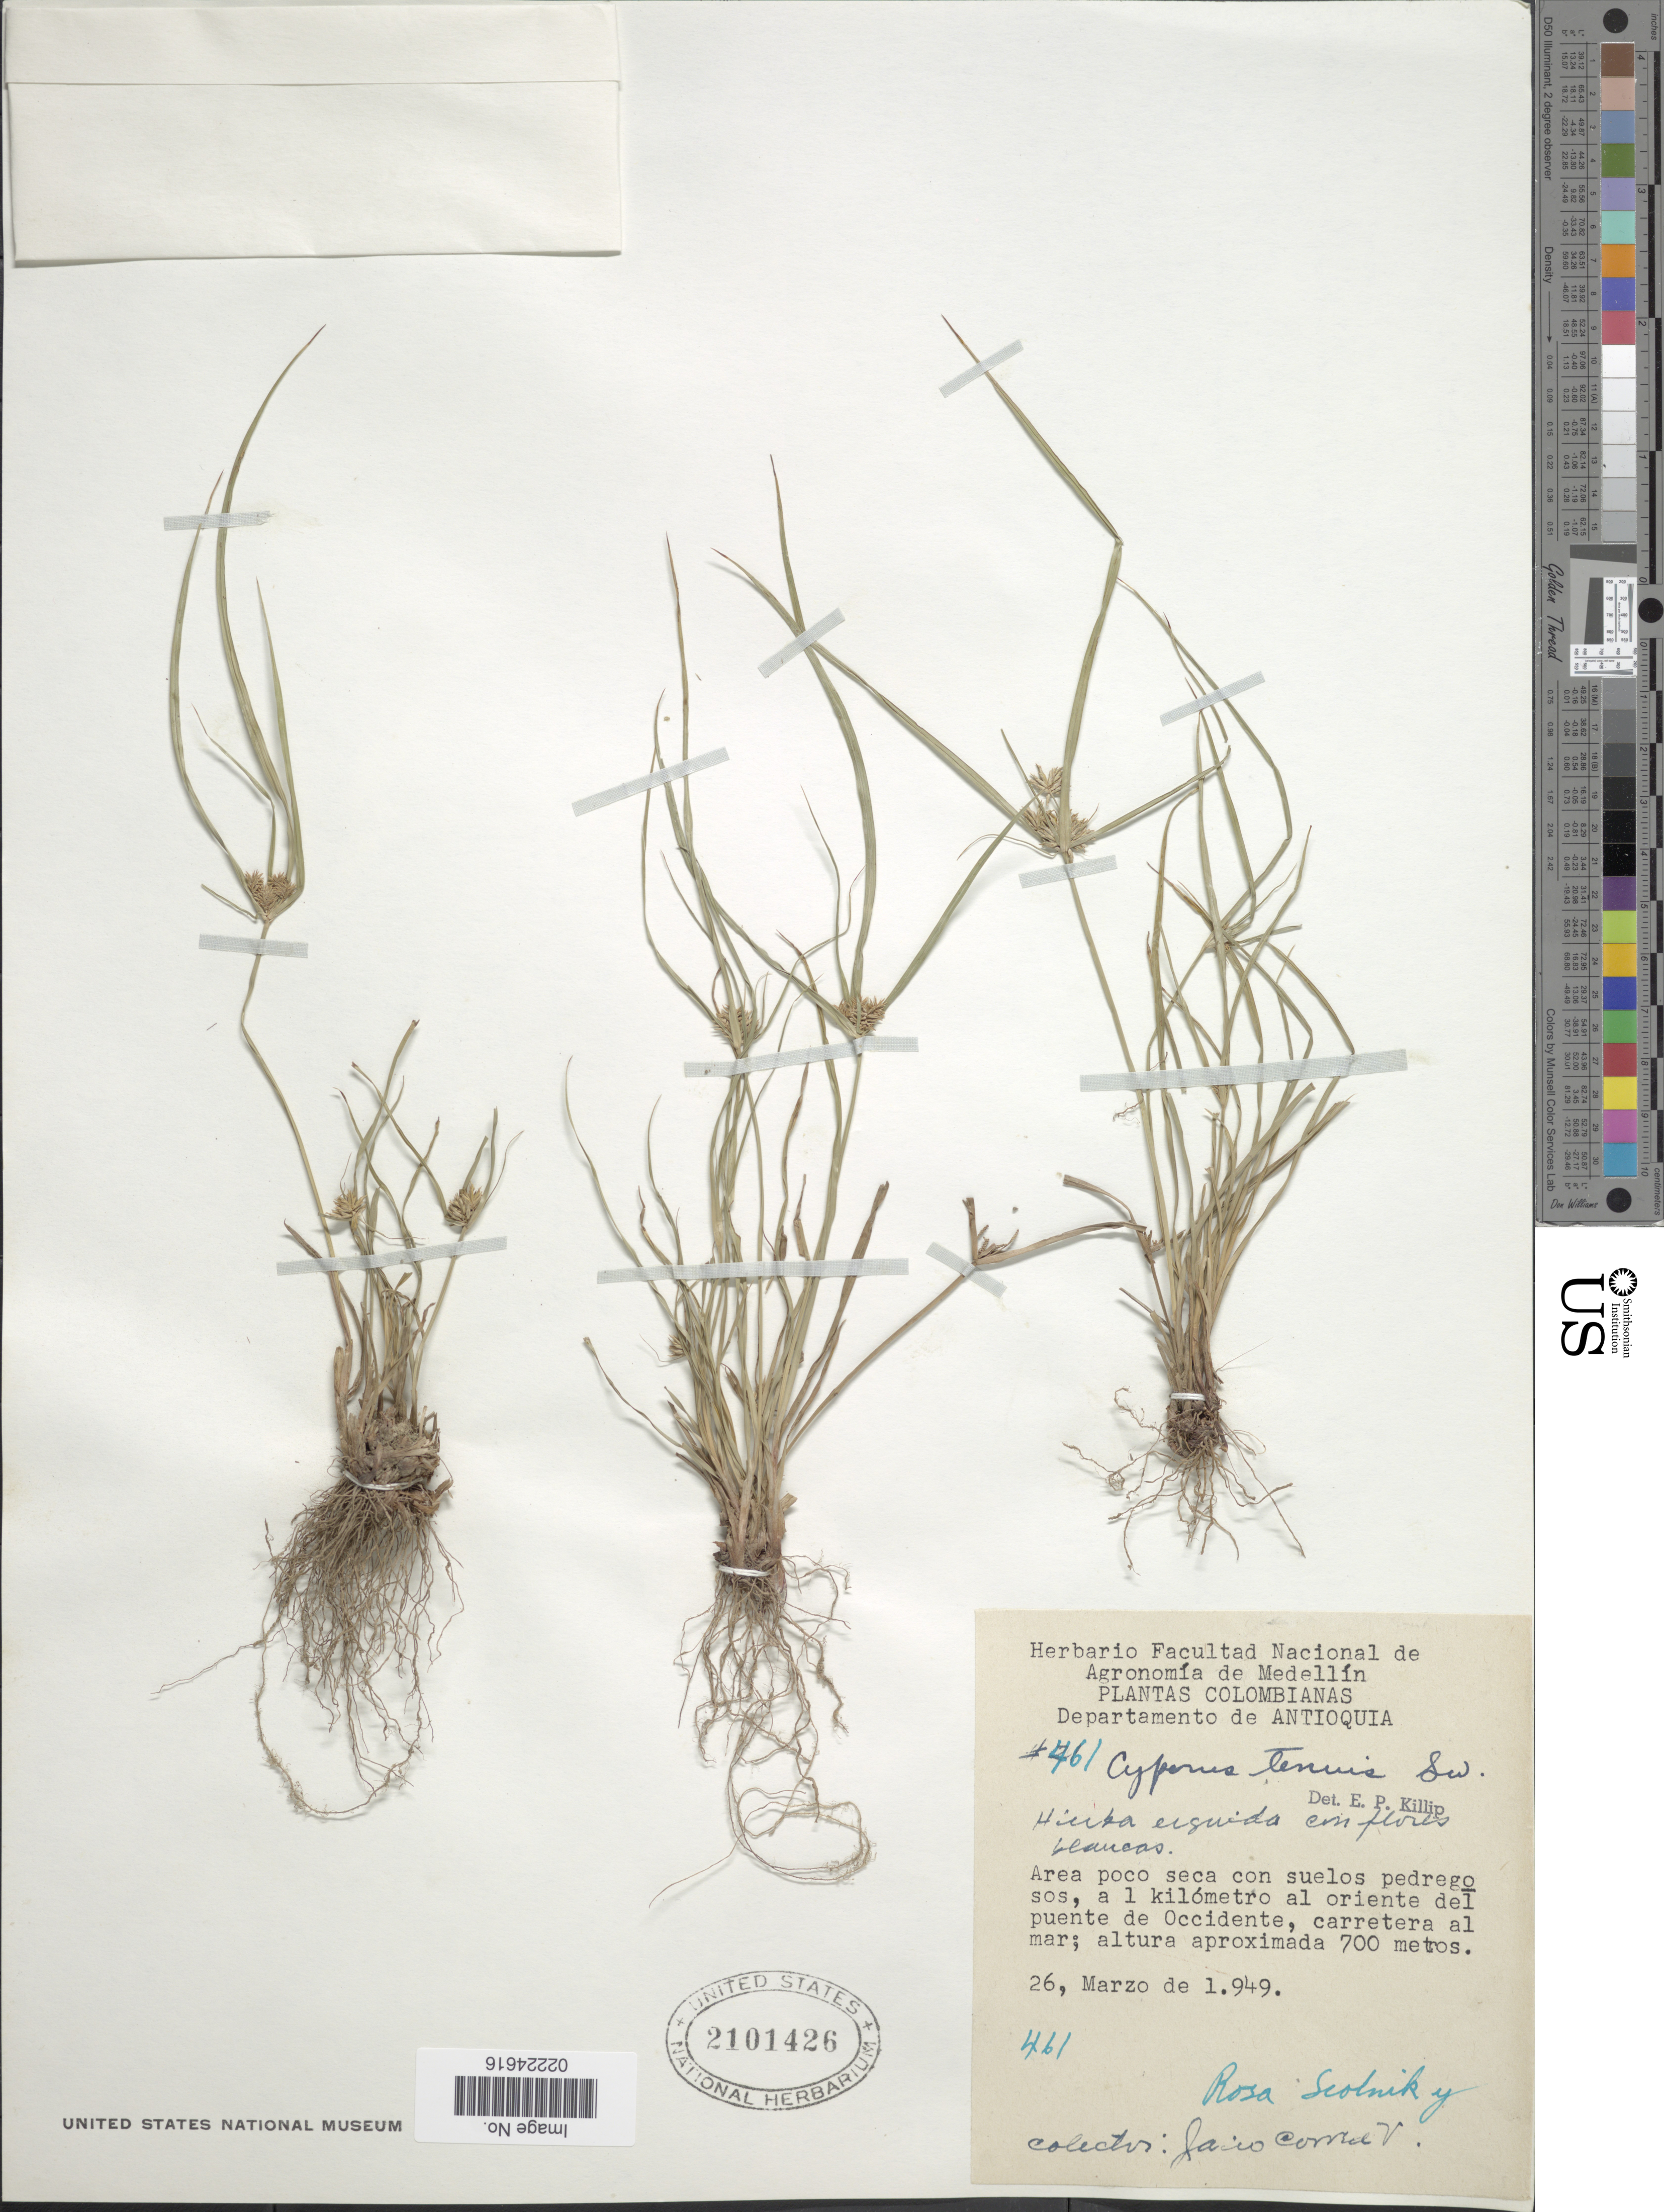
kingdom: Plantae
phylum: Tracheophyta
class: Liliopsida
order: Poales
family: Cyperaceae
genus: Cyperus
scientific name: Cyperus tenuis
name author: Sw.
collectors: R. Scolnik & J. Correa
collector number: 461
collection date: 1949-03-26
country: Colombia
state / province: Antioquia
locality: Departamento de Antioquia. Area poco seca con suelos pedregosos, a 1 kilometro al oriente del puente de Occidente, carretera al mar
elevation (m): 700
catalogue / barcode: US 2101426